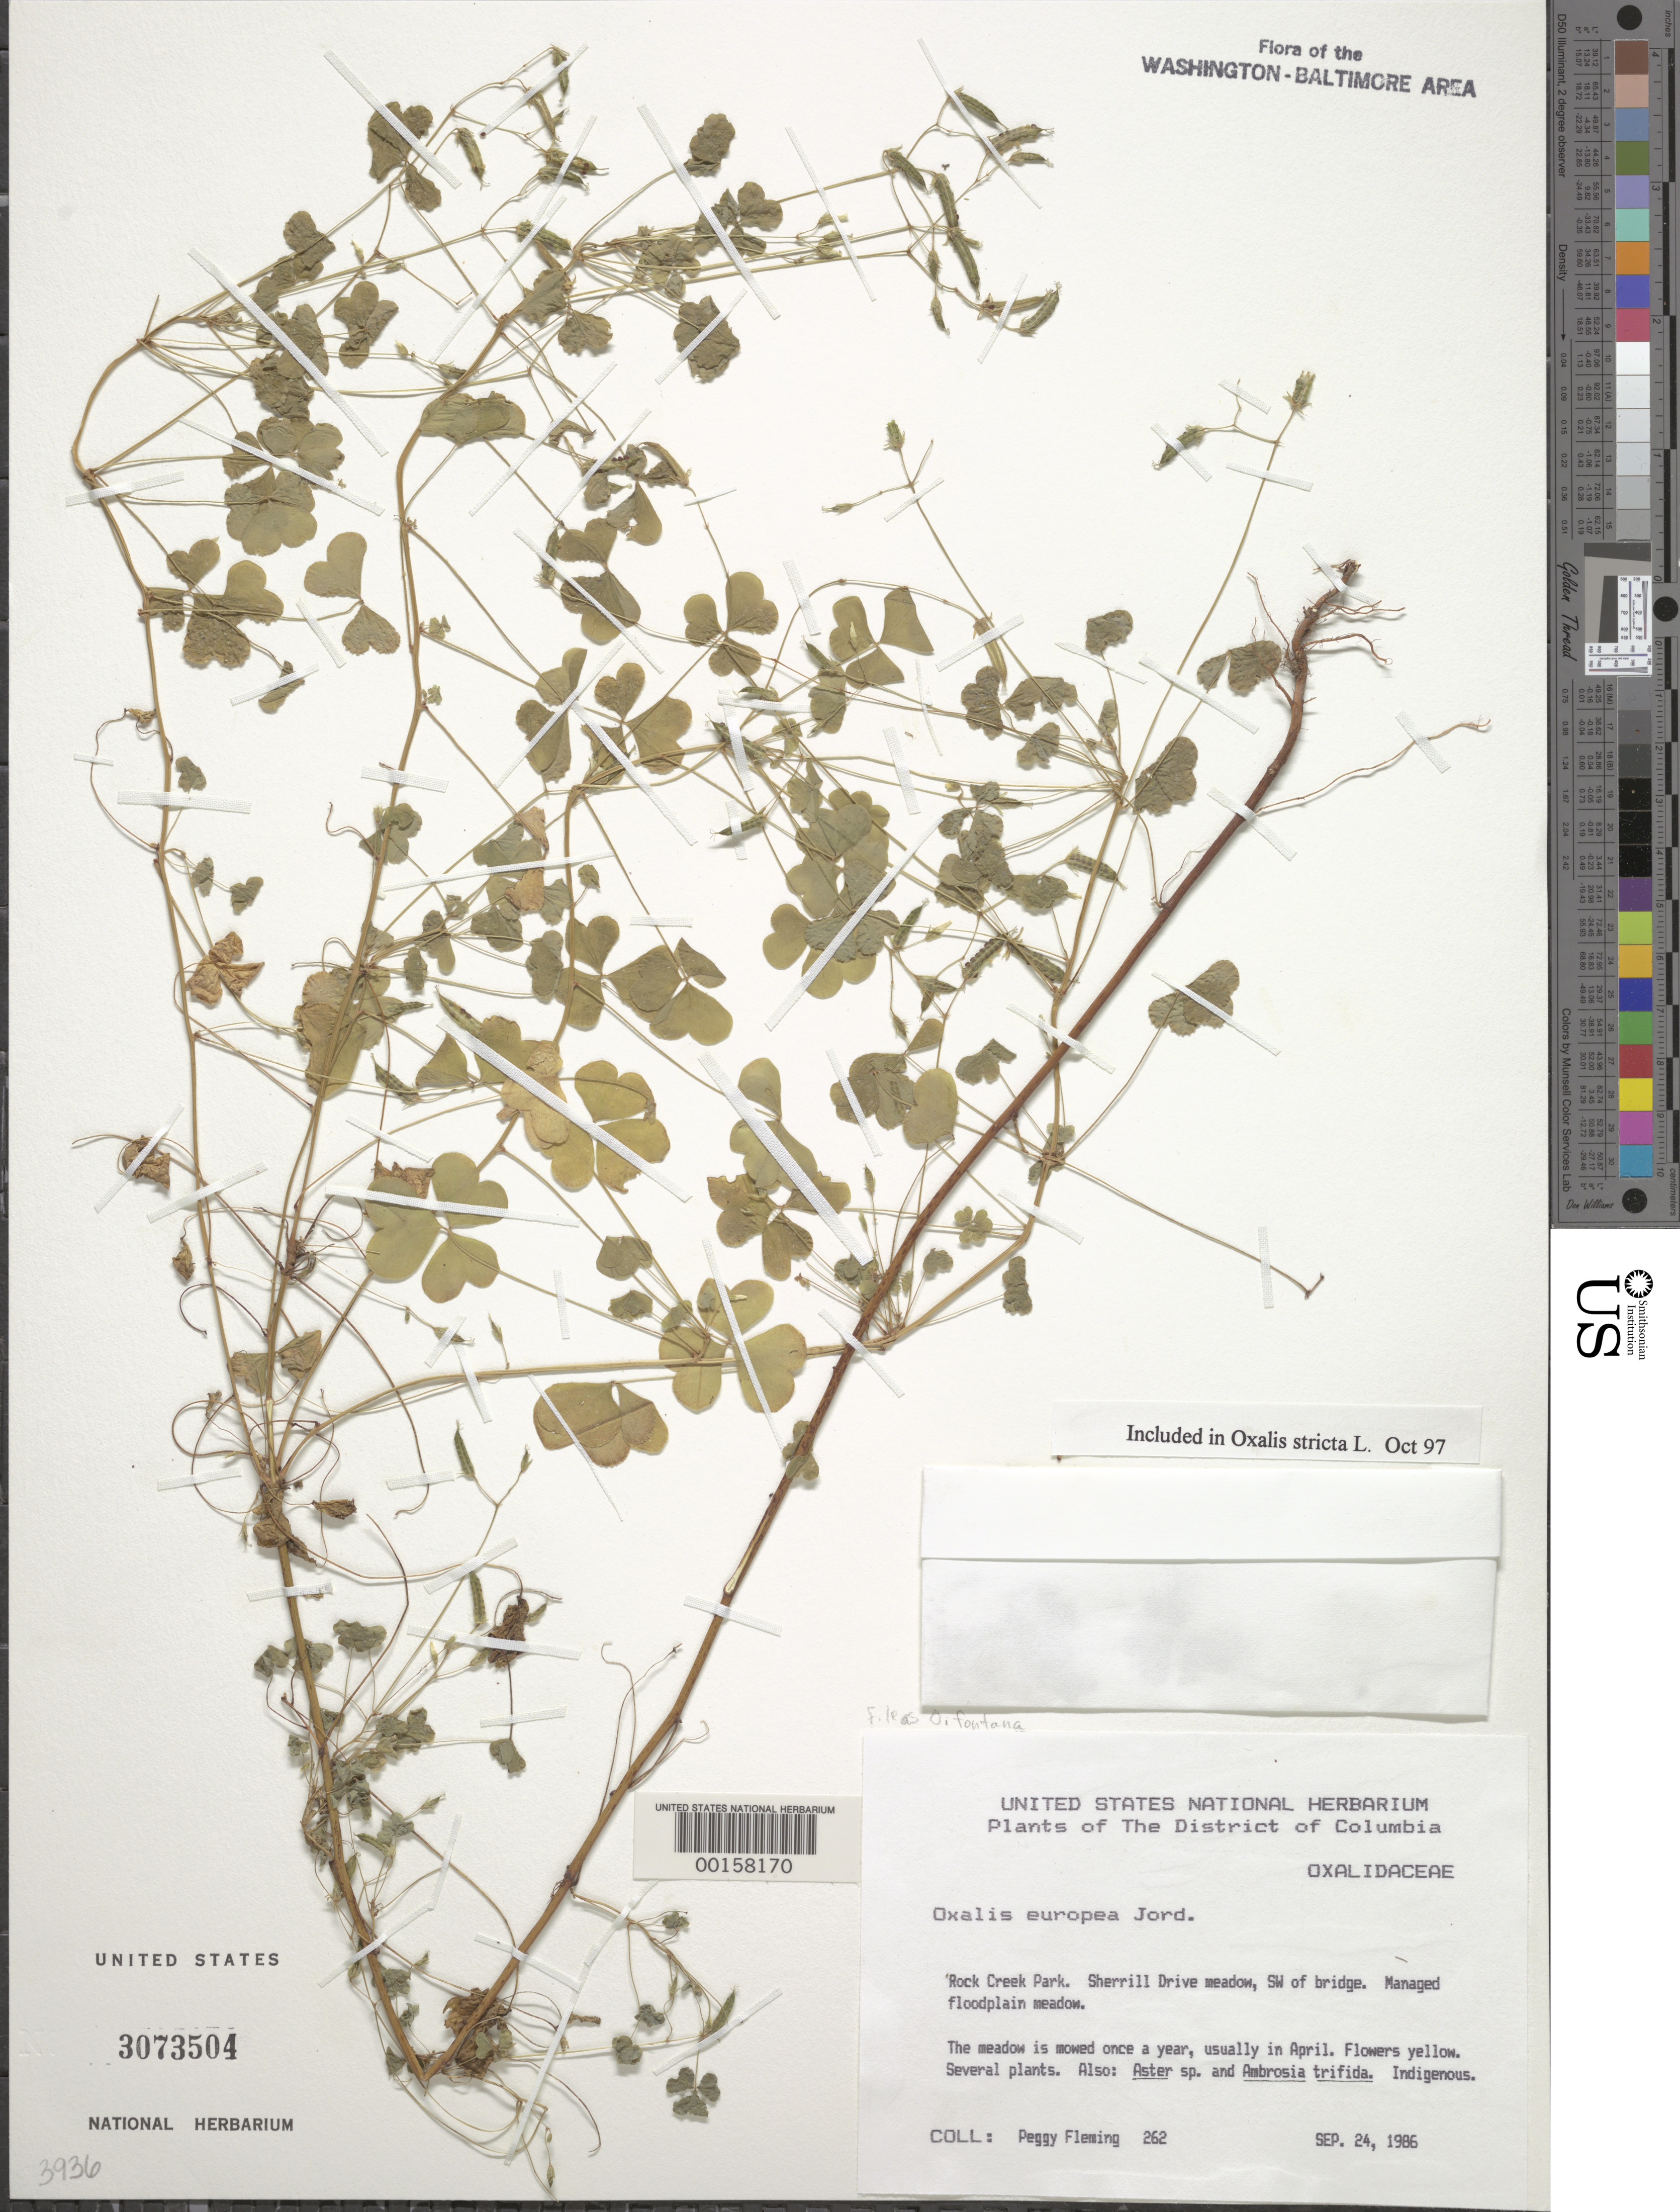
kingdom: Plantae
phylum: Tracheophyta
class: Magnoliopsida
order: Oxalidales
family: Oxalidaceae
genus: Oxalis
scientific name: Oxalis stricta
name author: L.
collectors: P. Fleming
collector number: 262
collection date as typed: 24 Sep 1986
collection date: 1986-09-24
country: United States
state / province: District of Columbia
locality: Rock Creek Park. Sherrill Drive meadow, SW of Bridge.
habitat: Managed floodplain meadow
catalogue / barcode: US 3073504